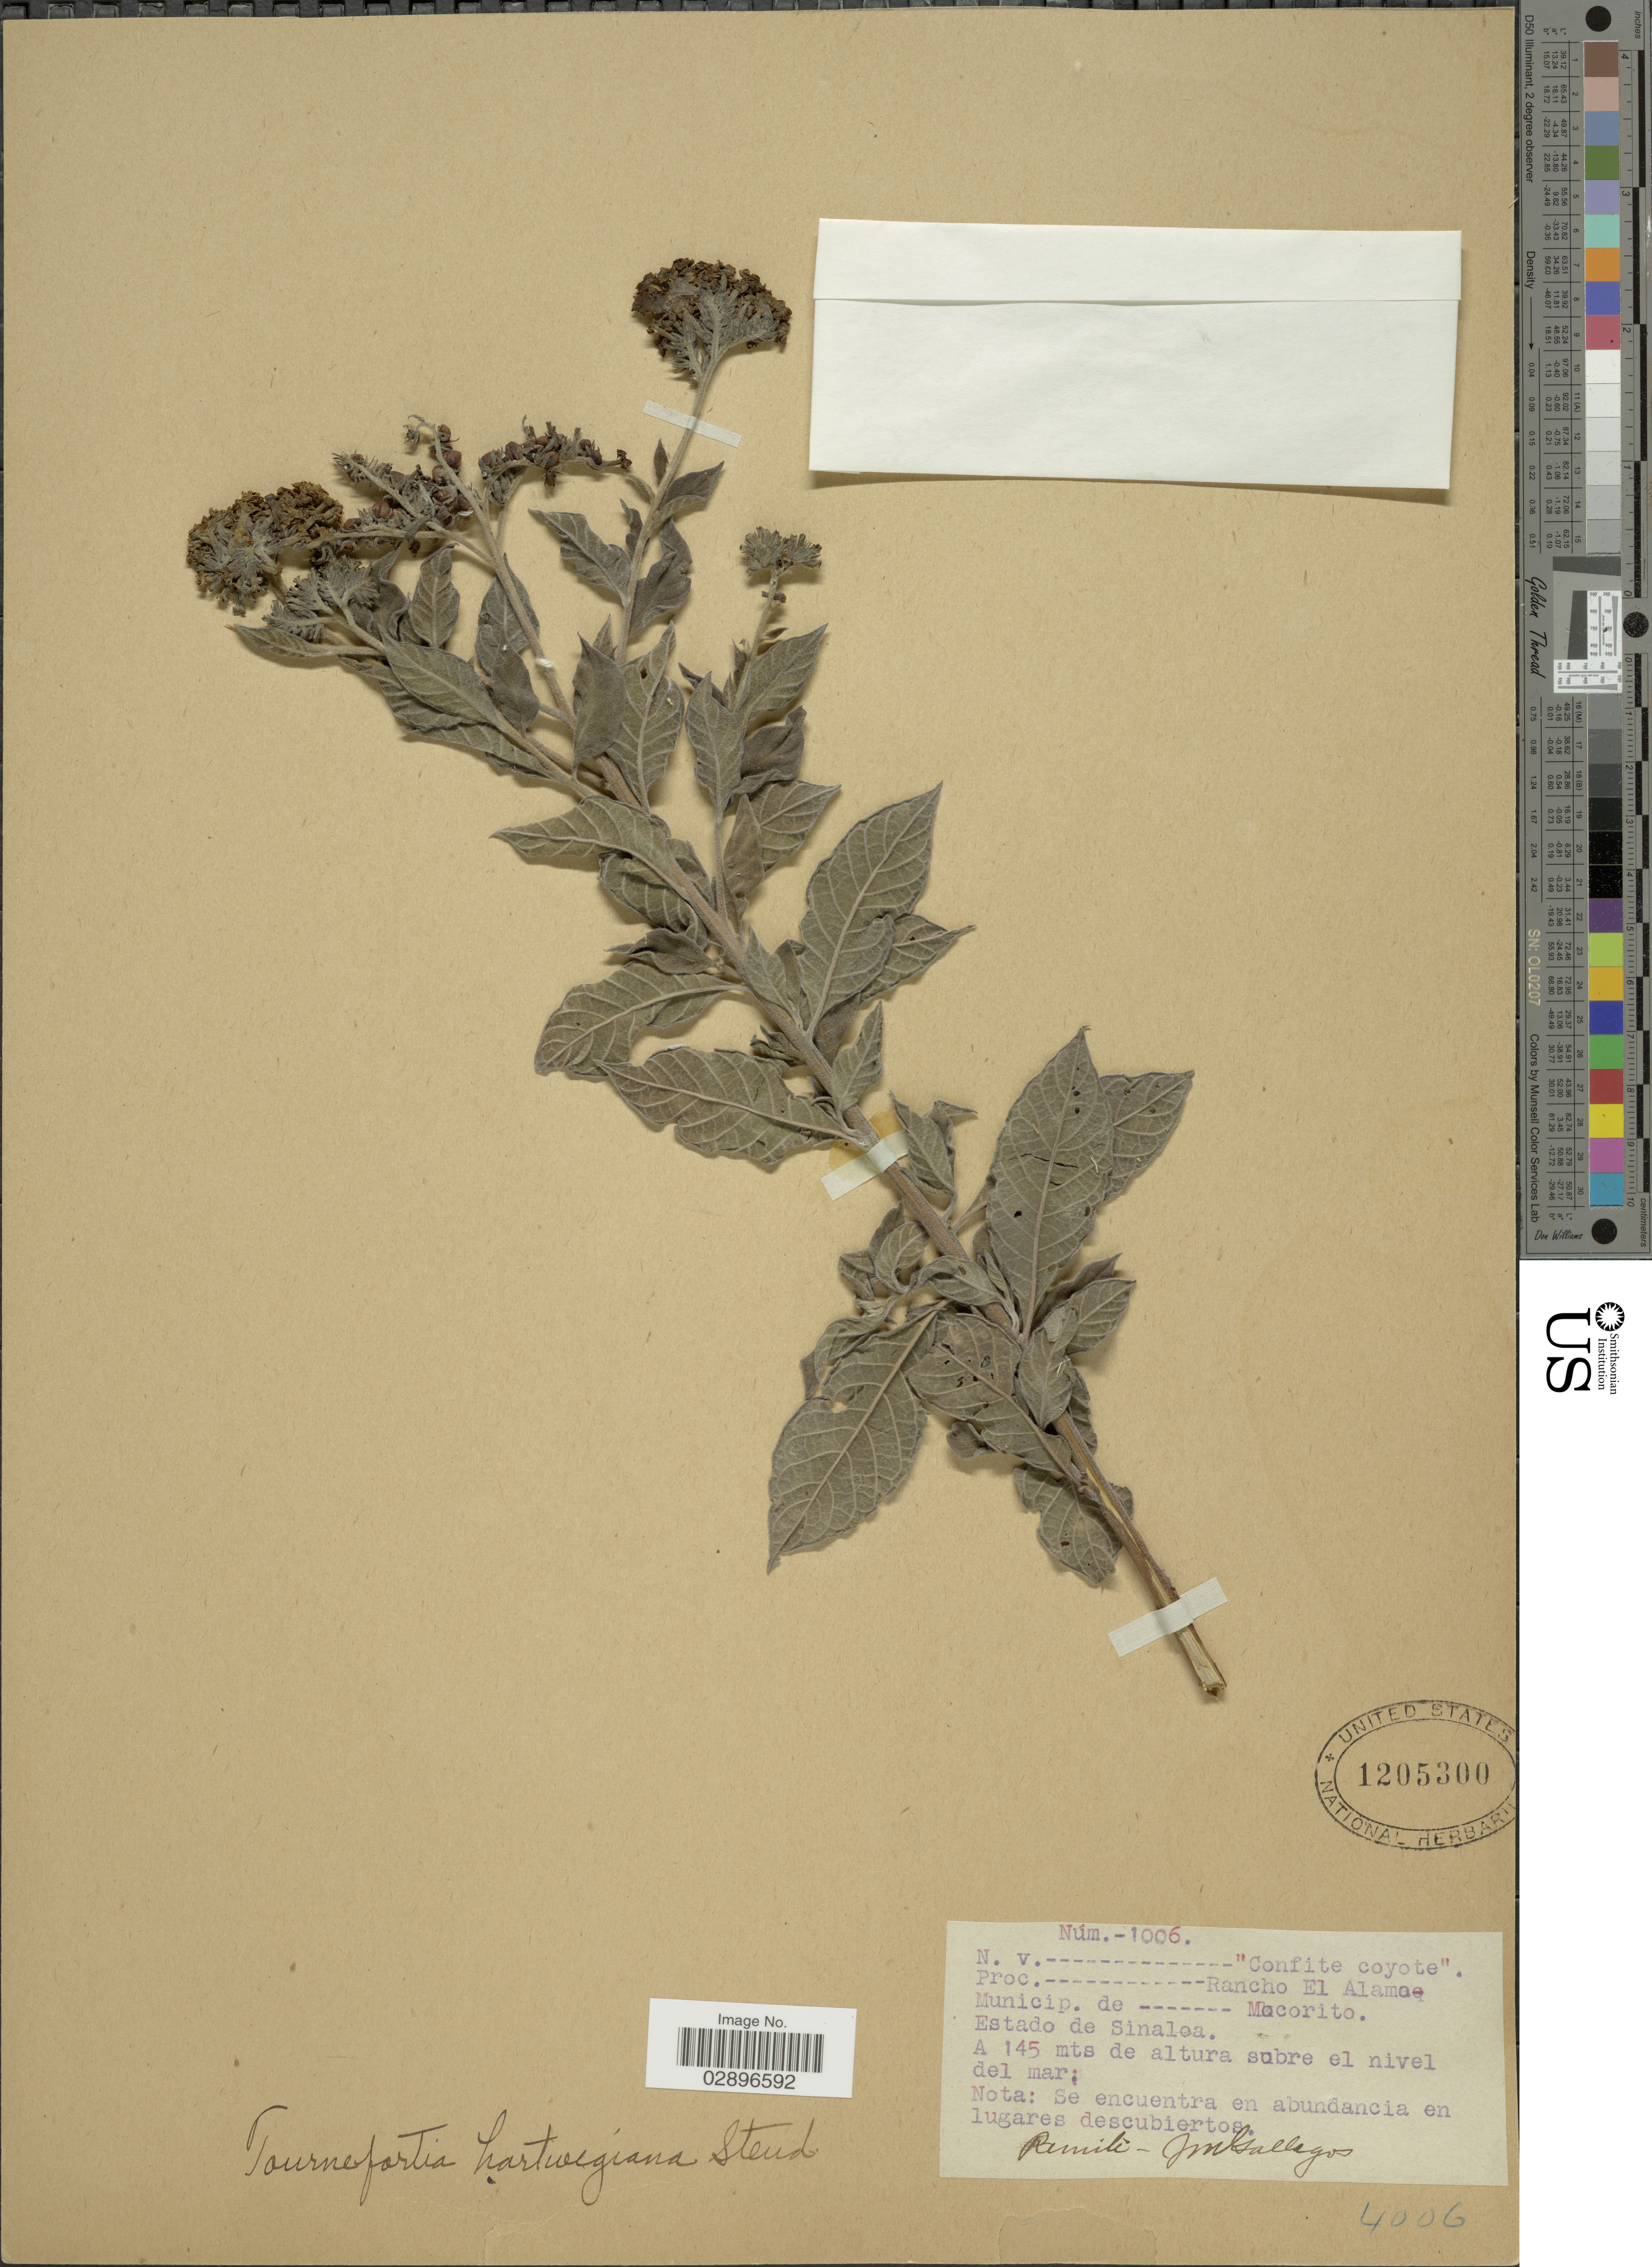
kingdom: Plantae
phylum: Tracheophyta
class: Magnoliopsida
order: Boraginales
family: Heliotropiaceae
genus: Tournefortia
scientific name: Tournefortia hartwegiana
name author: Steud.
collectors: J. Gallegos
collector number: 1006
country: Mexico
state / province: Sinaloa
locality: Rancho El Alamao, Municip. de Mocorito. Pamili.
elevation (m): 145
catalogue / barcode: US 1205300